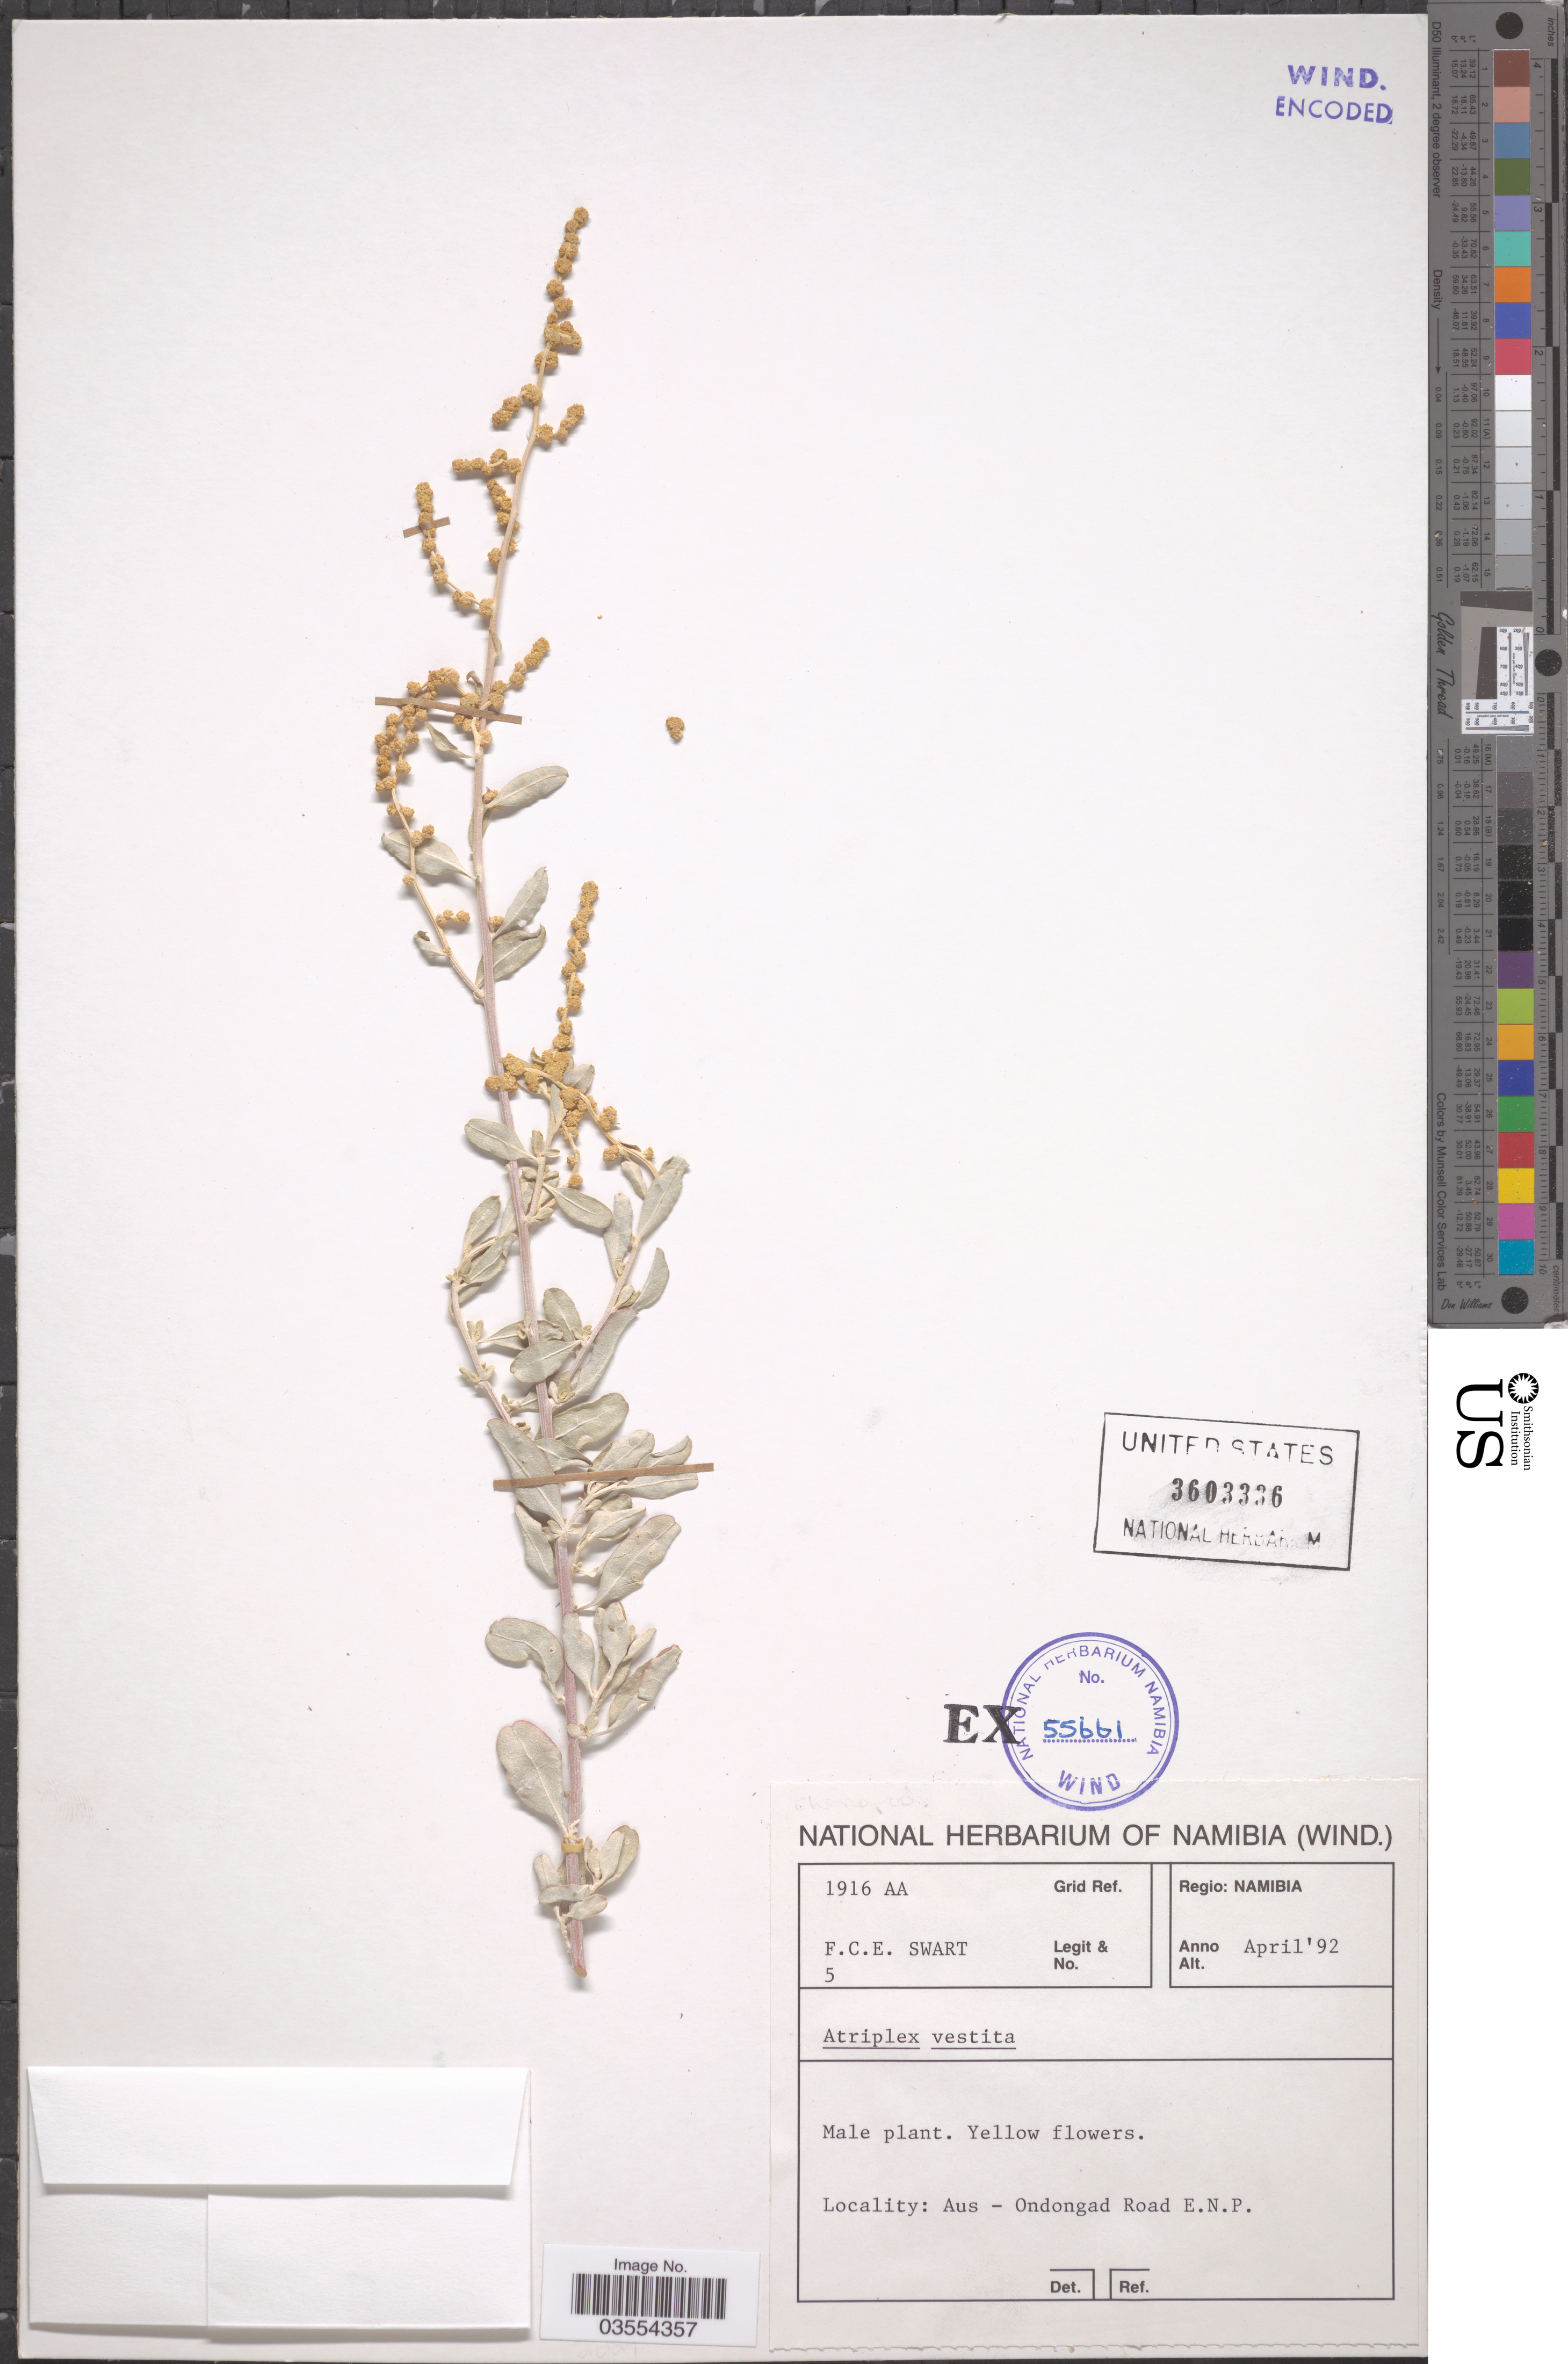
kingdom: Plantae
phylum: Tracheophyta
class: Magnoliopsida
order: Caryophyllales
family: Amaranthaceae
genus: Atriplex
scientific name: Atriplex vestita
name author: (Thunb.) Aellen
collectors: F. Swart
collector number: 5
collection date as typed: Transcribed d/m/y: /4/92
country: Namibia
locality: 1916 AA Grid Ref., Regio Namibia. Aus - Ondongad Road E.N.P.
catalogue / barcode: US 3603336